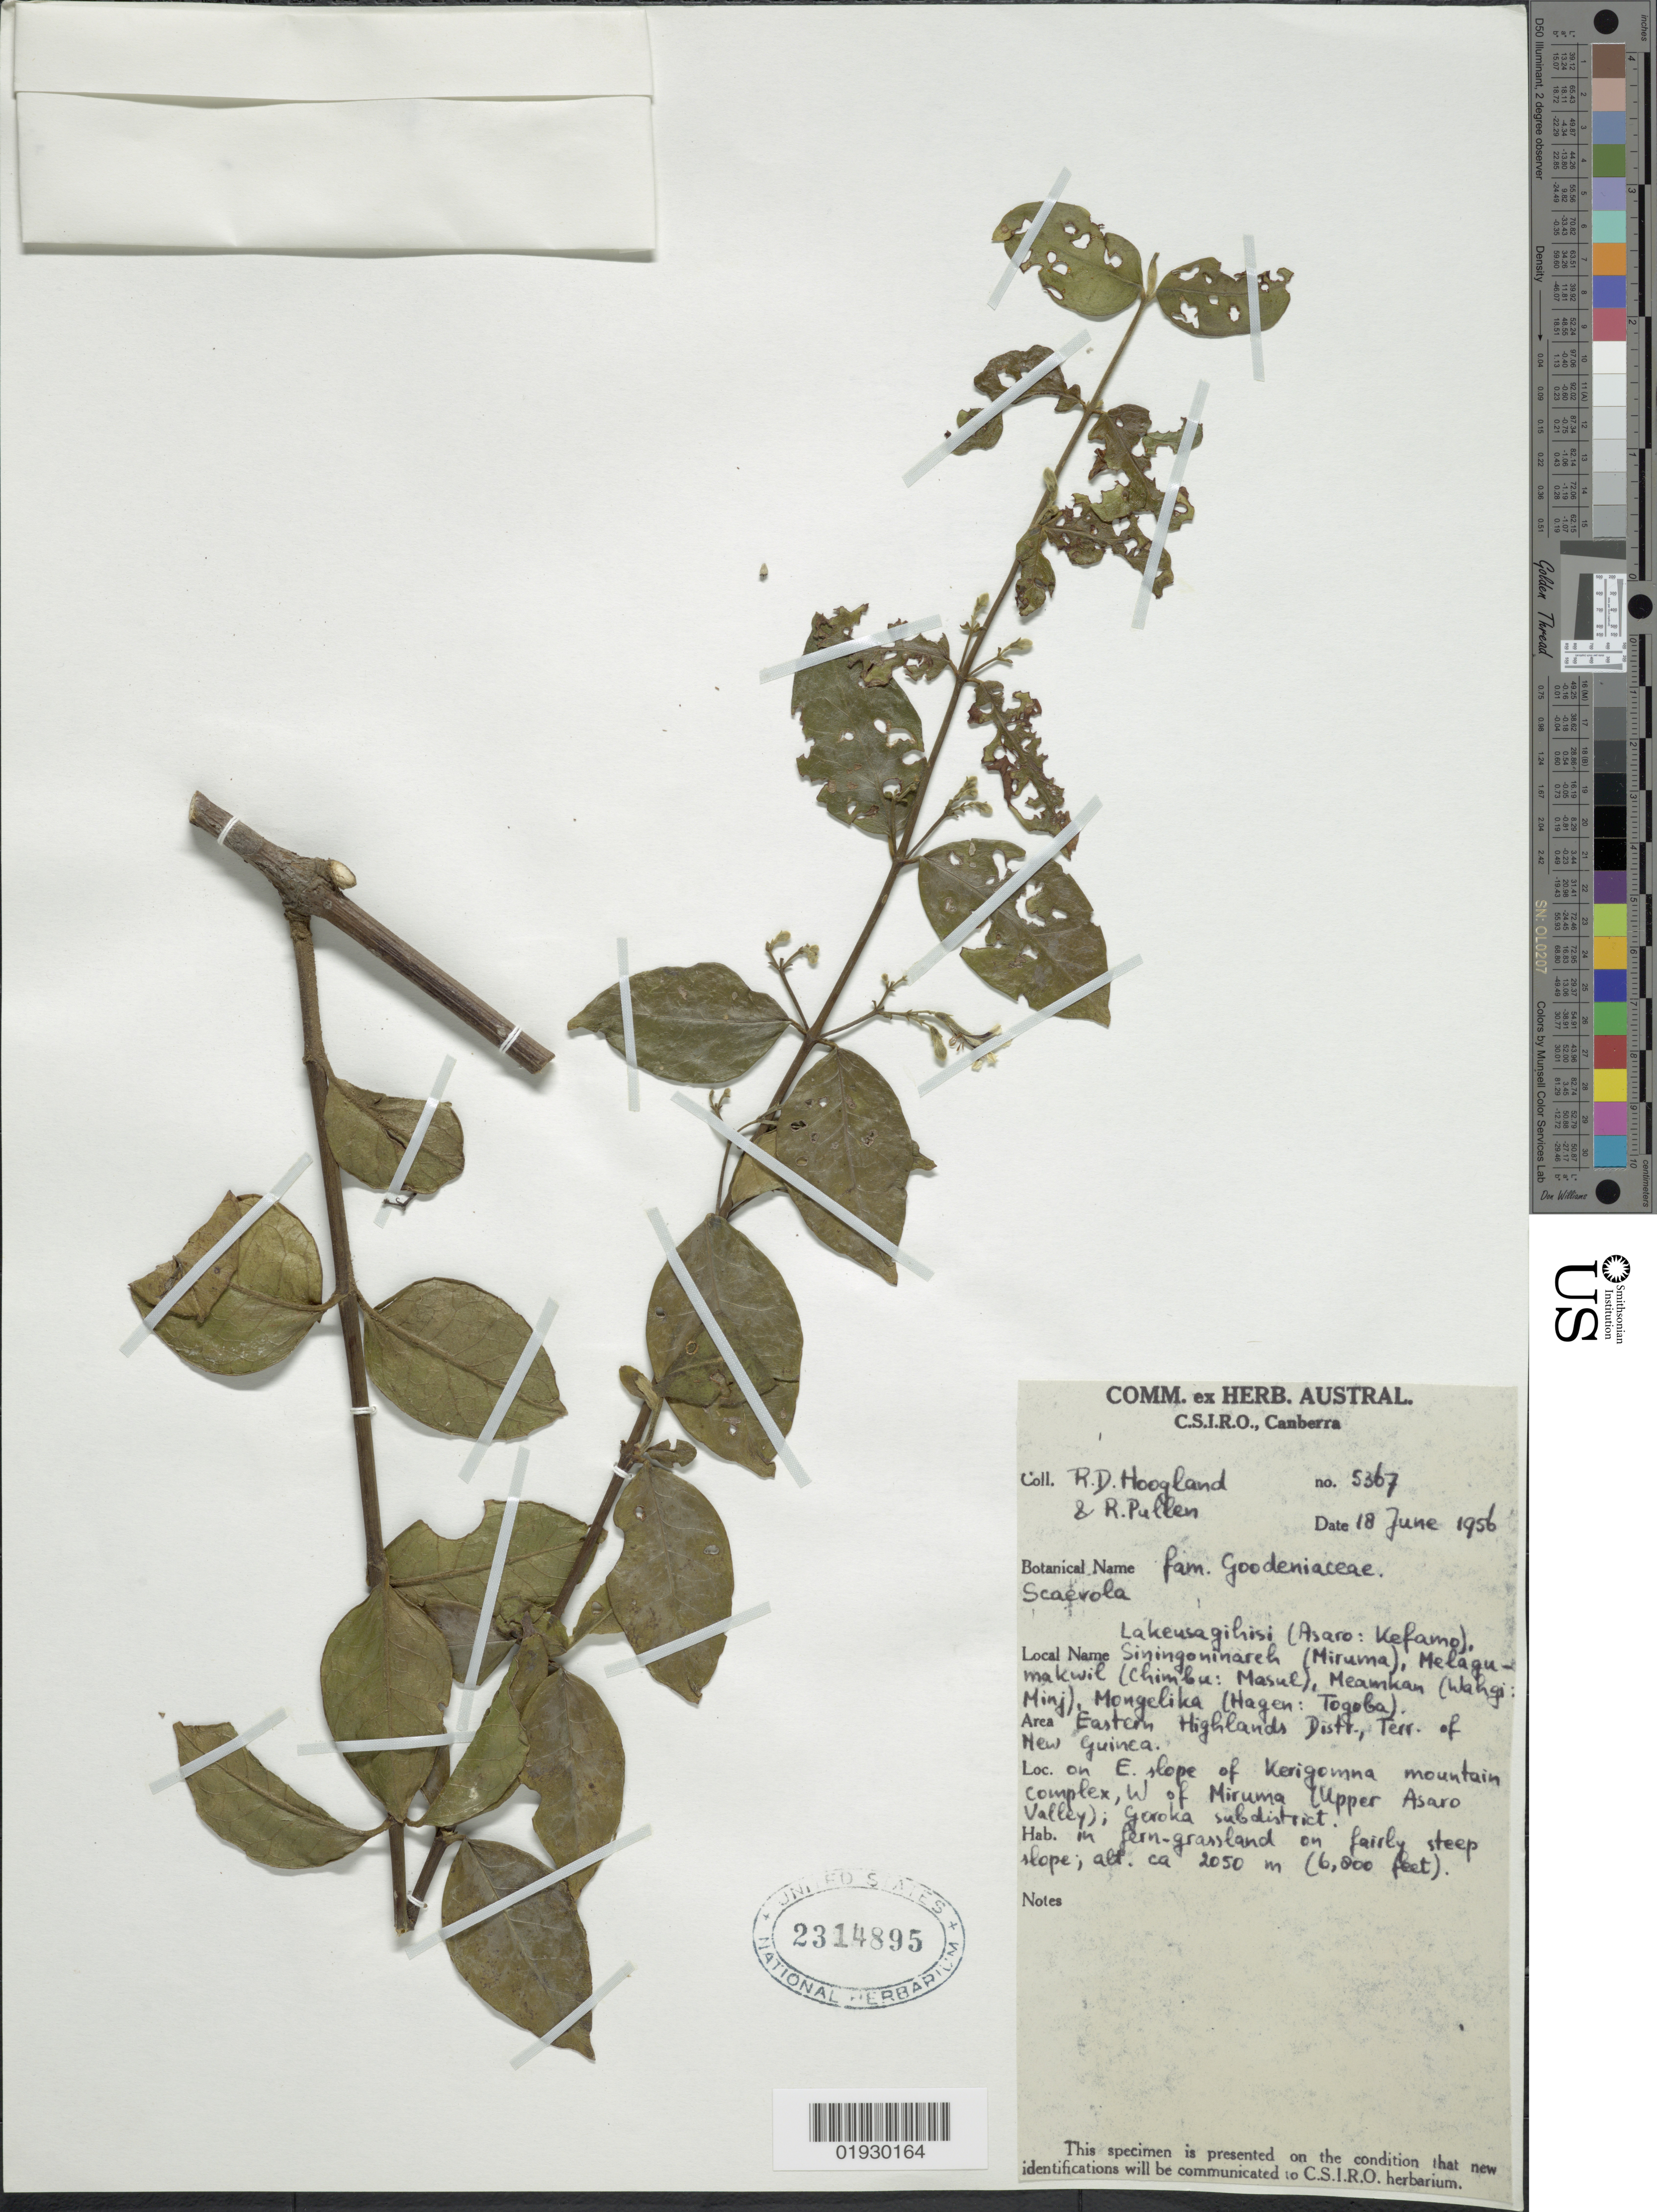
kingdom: Plantae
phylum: Tracheophyta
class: Magnoliopsida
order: Asterales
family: Goodeniaceae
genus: Scaevola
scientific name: Scaevola sp.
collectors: R. D. Hoogland & R. Pullen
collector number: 5367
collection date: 1956-06-18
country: Papua New Guinea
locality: Eastern Highlands Distr., Terr. of New Guinea. On E. slope of Kerigomna mountain complex, W of Miruma (Upper Asaro Valley); Goroka subdistrict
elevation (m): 2050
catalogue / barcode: US 2314895